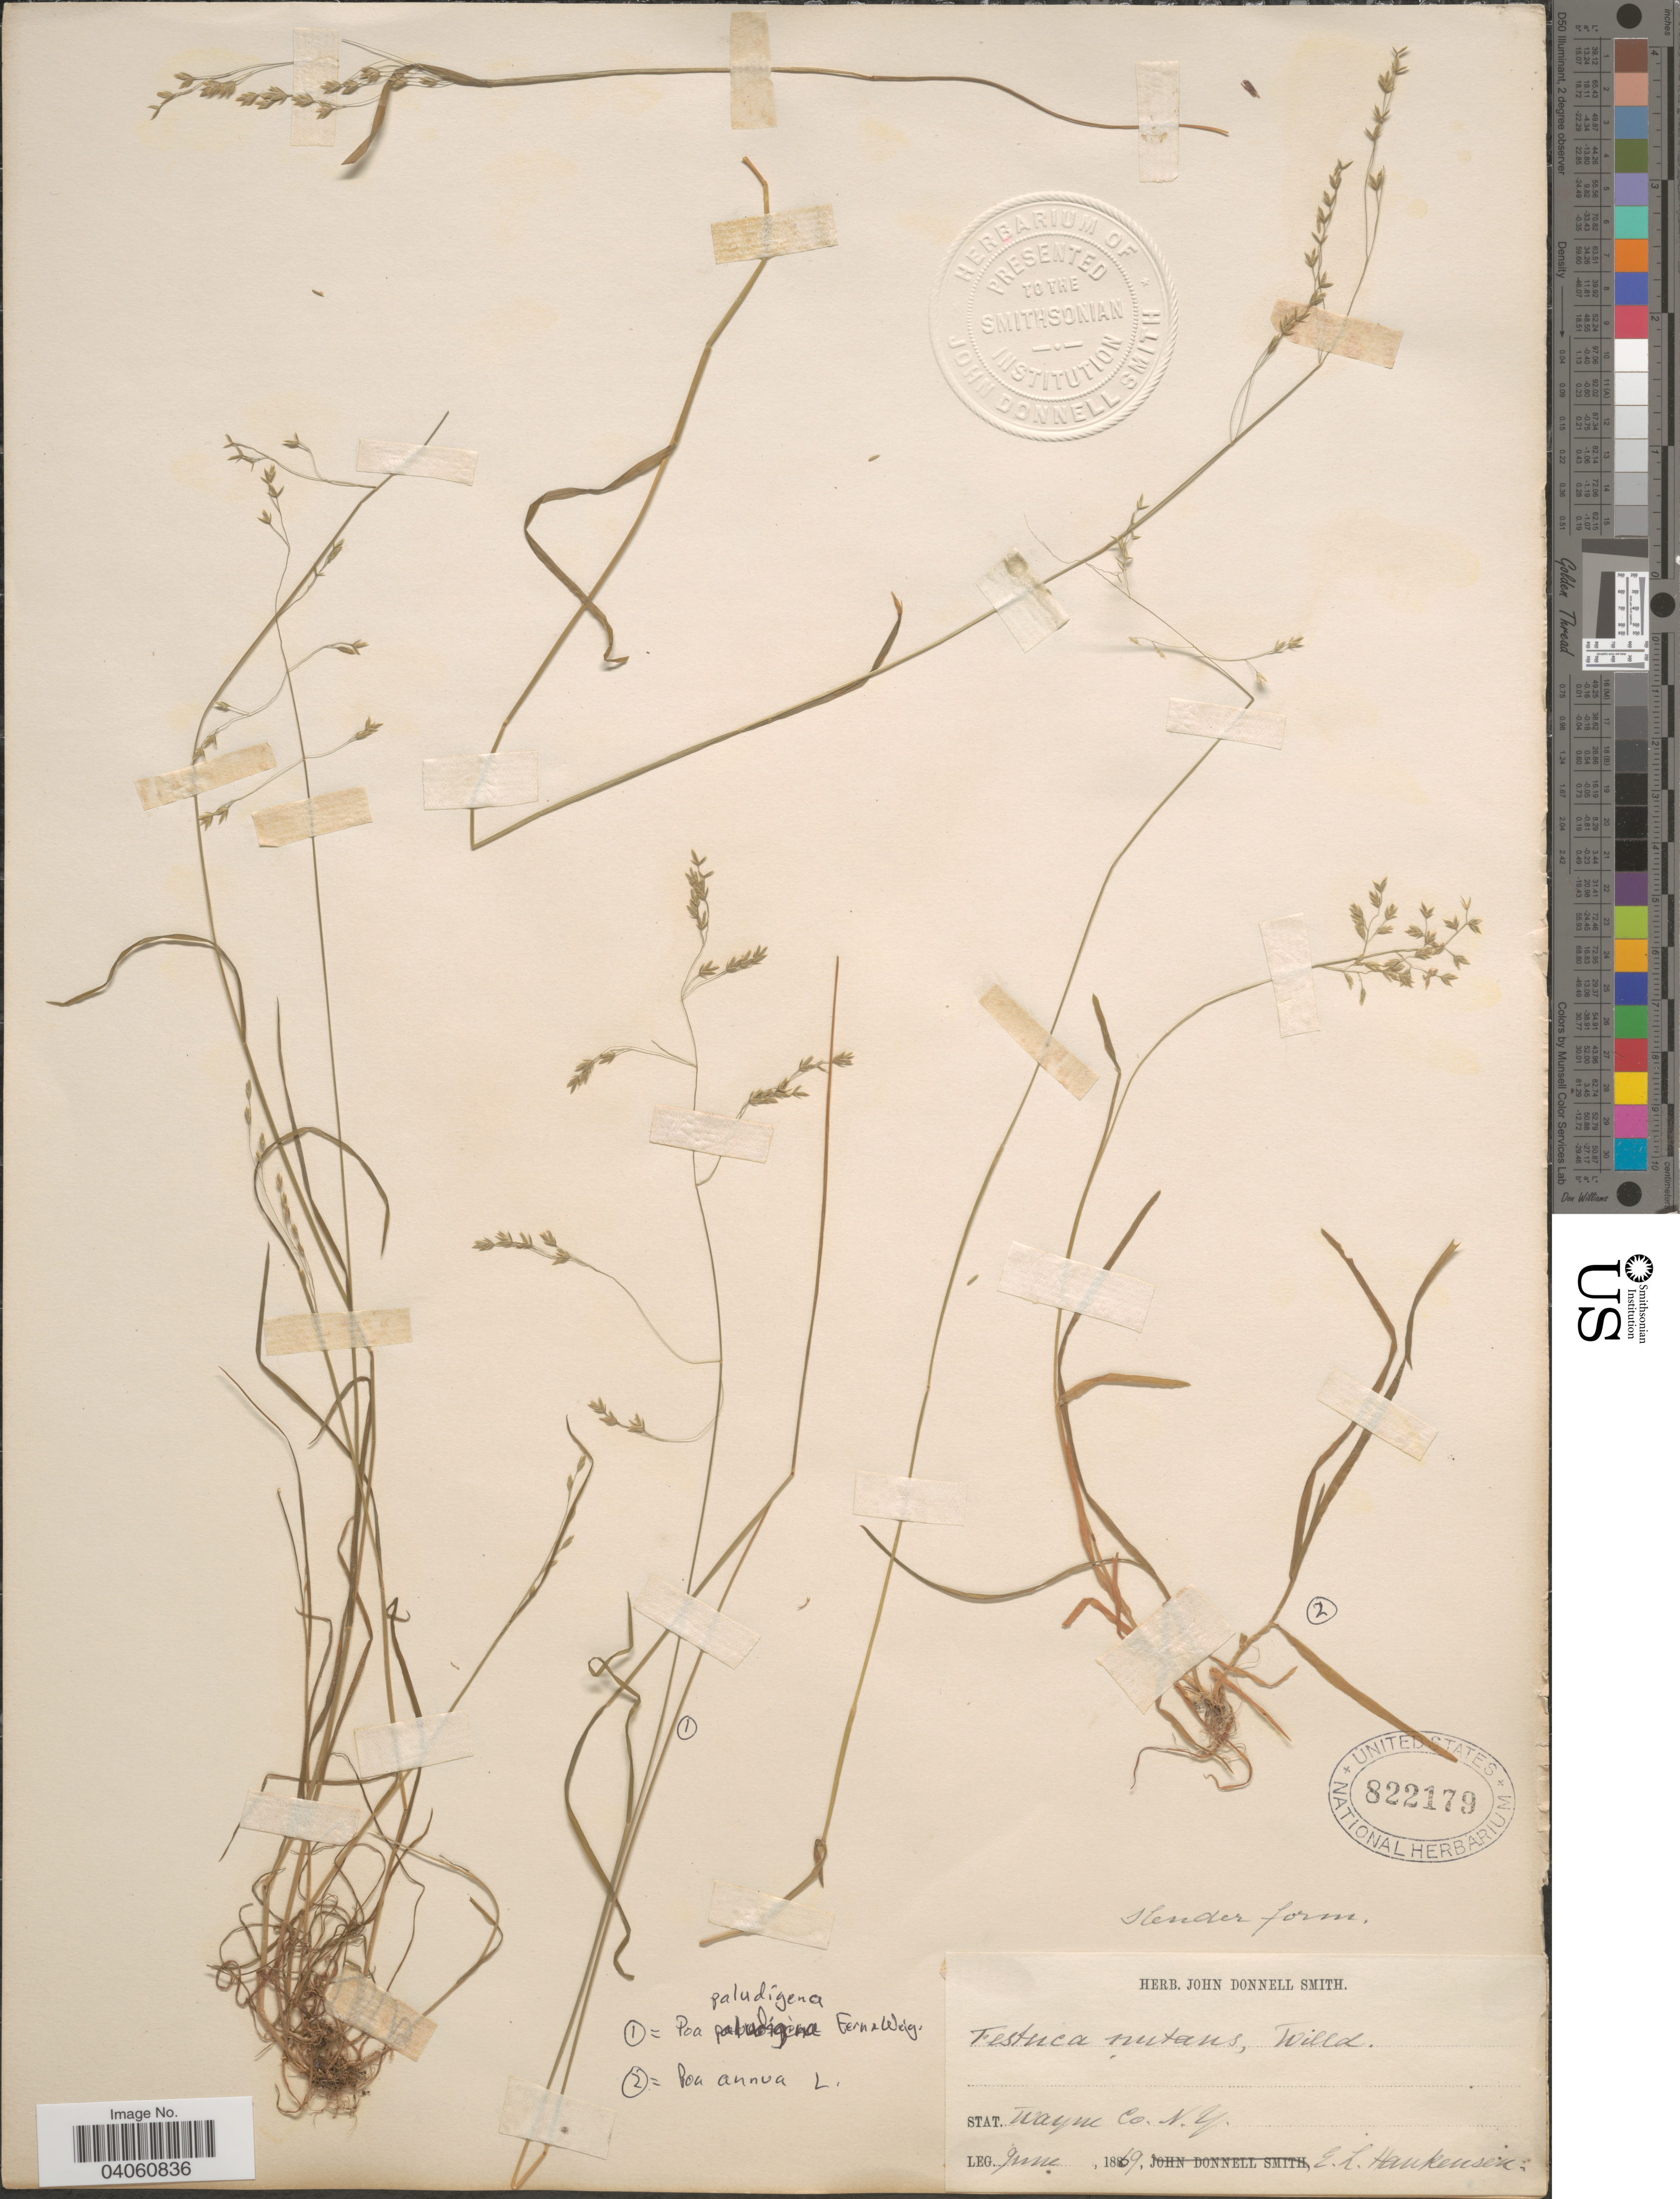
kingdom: Plantae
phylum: Tracheophyta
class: Liliopsida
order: Poales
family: Poaceae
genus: Poa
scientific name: Poa paludigena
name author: Fernald & Wiegand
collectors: E. Hankenson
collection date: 1869-06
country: United States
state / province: New York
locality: Stat. Wayne Co.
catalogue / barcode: US 822179